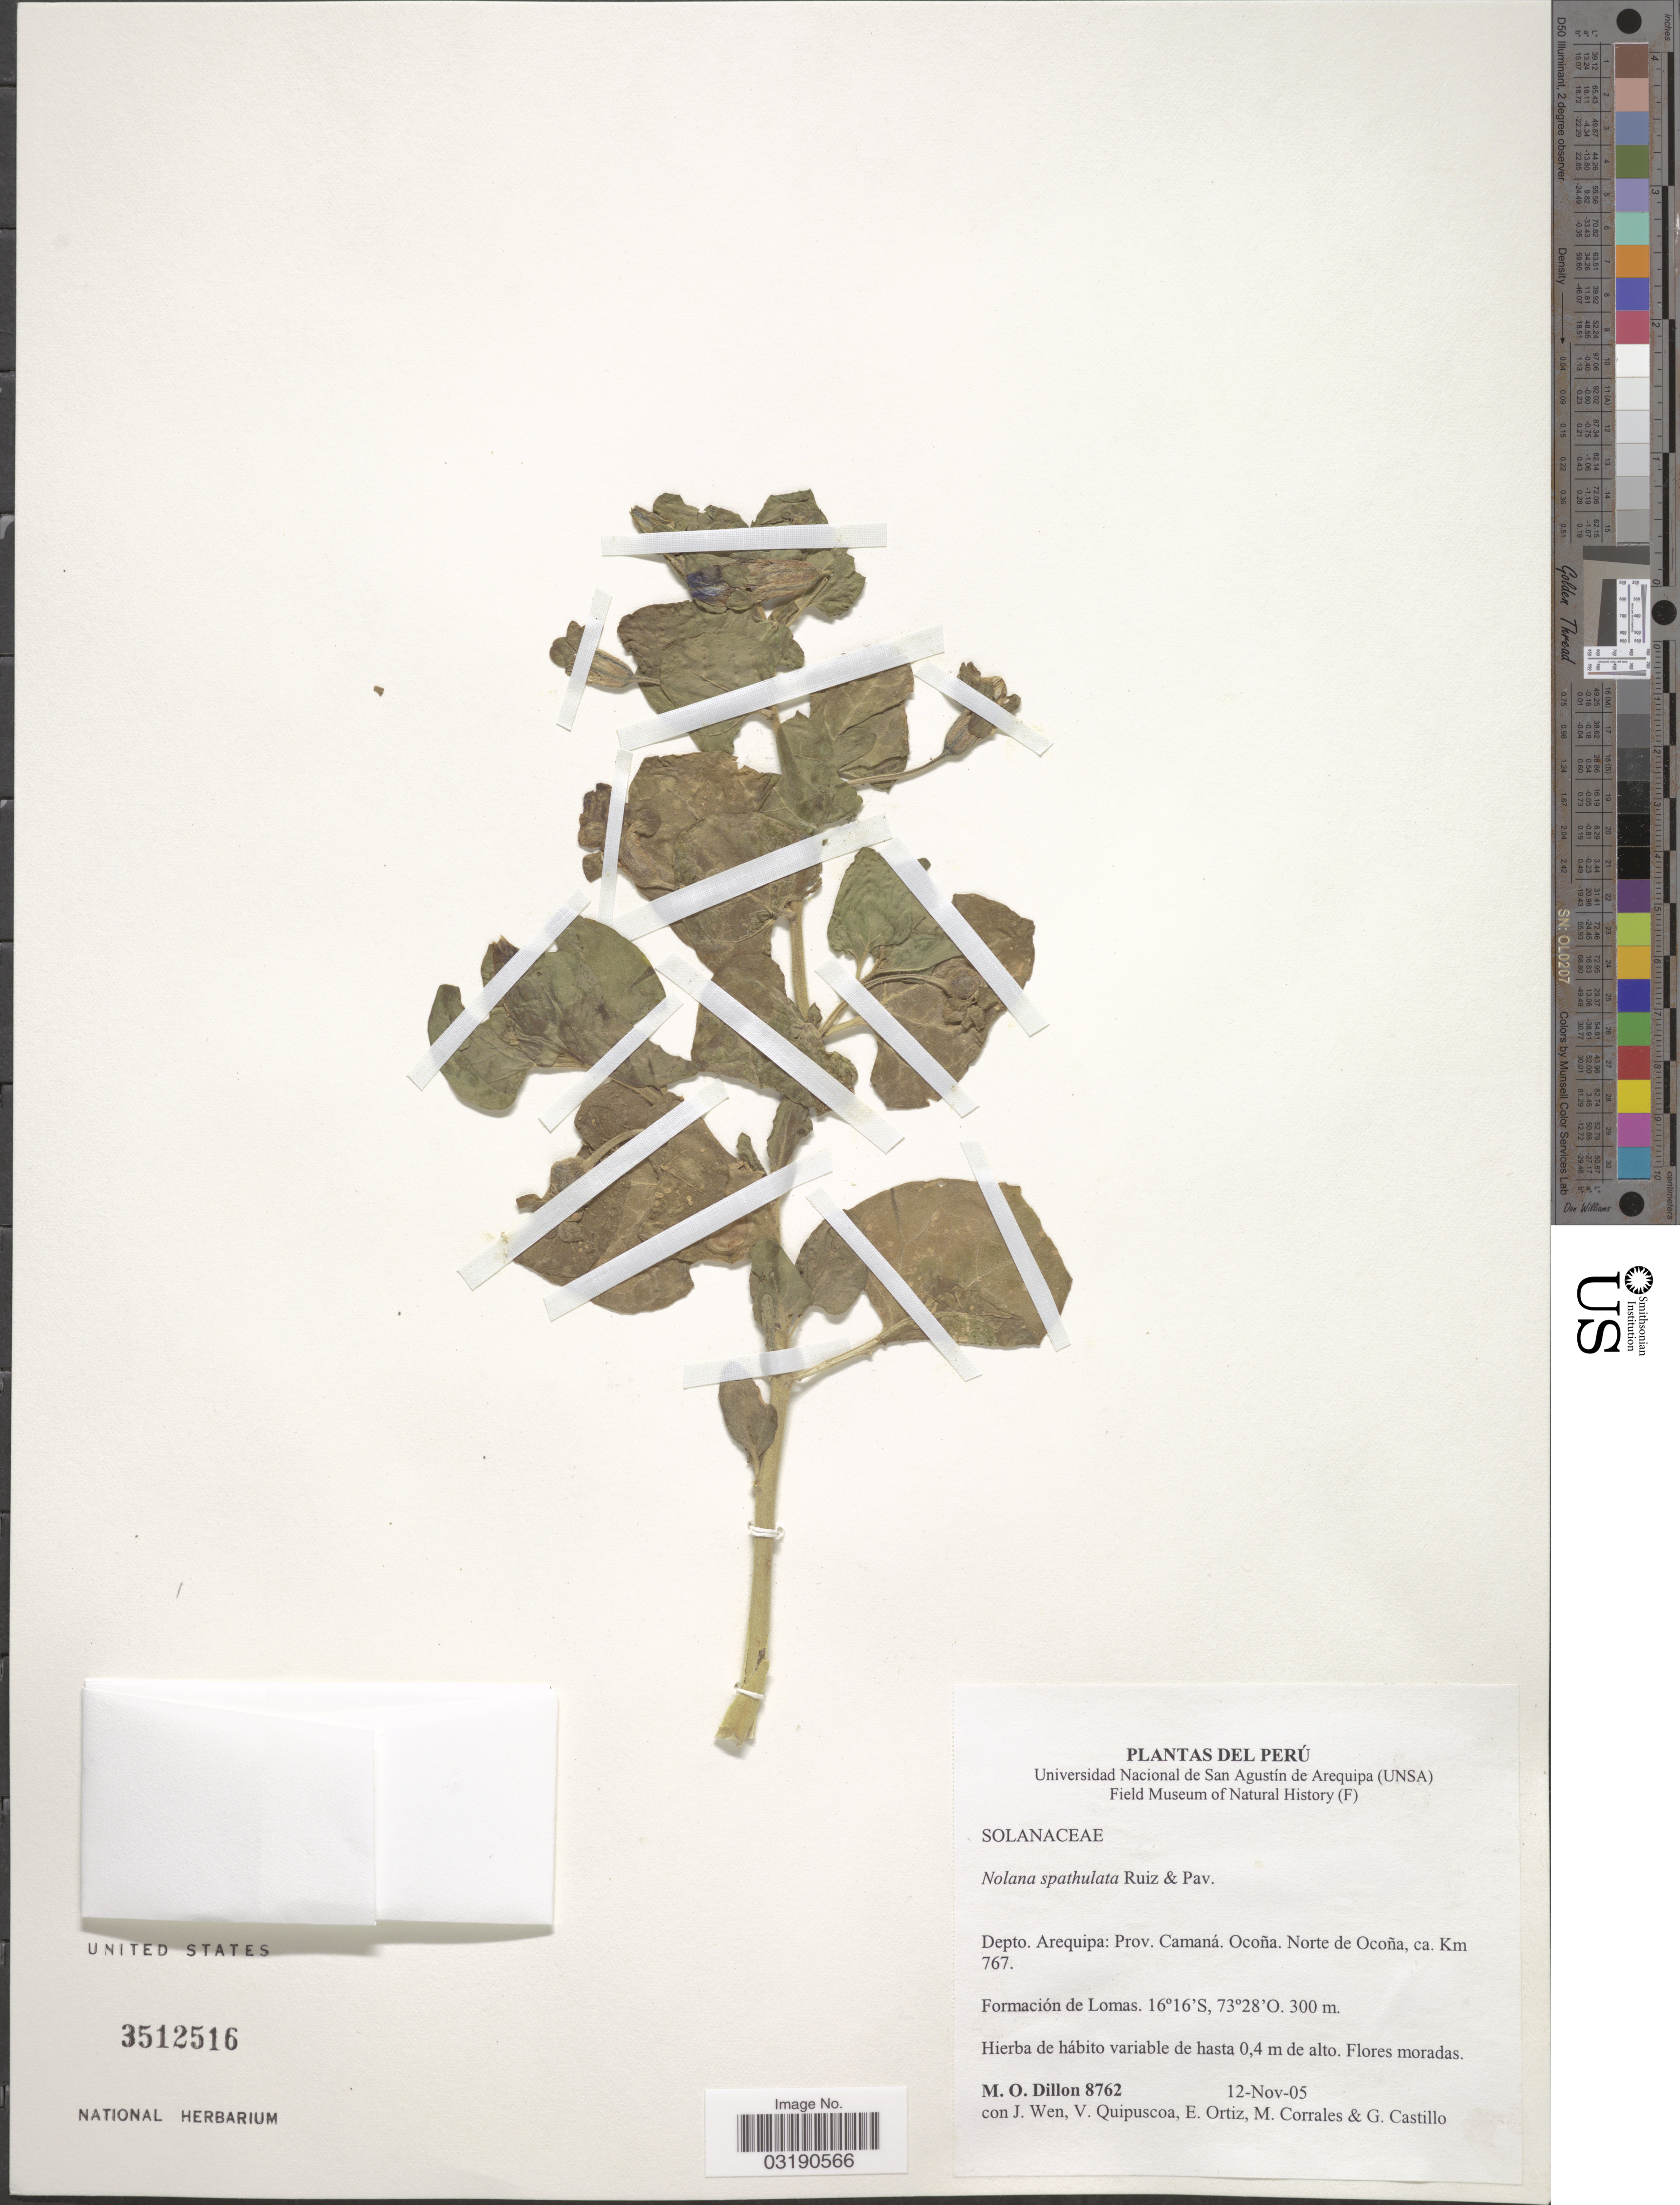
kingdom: Plantae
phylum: Tracheophyta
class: Magnoliopsida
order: Solanales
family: Solanaceae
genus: Nolana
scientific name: Nolana spathulata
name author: Ruiz & Pav.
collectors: M. O. Dillon, J. Wen, V. Quipuscoa, E. Ortiz & et al.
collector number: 8762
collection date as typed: Transcribed d/m/y: 12/11/5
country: Peru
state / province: Arequipa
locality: Depto. Arequipa: Prov. Camaná. Ocoña. Norte de Ocoña, ca. Km 767.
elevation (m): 300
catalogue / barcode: US 3512516